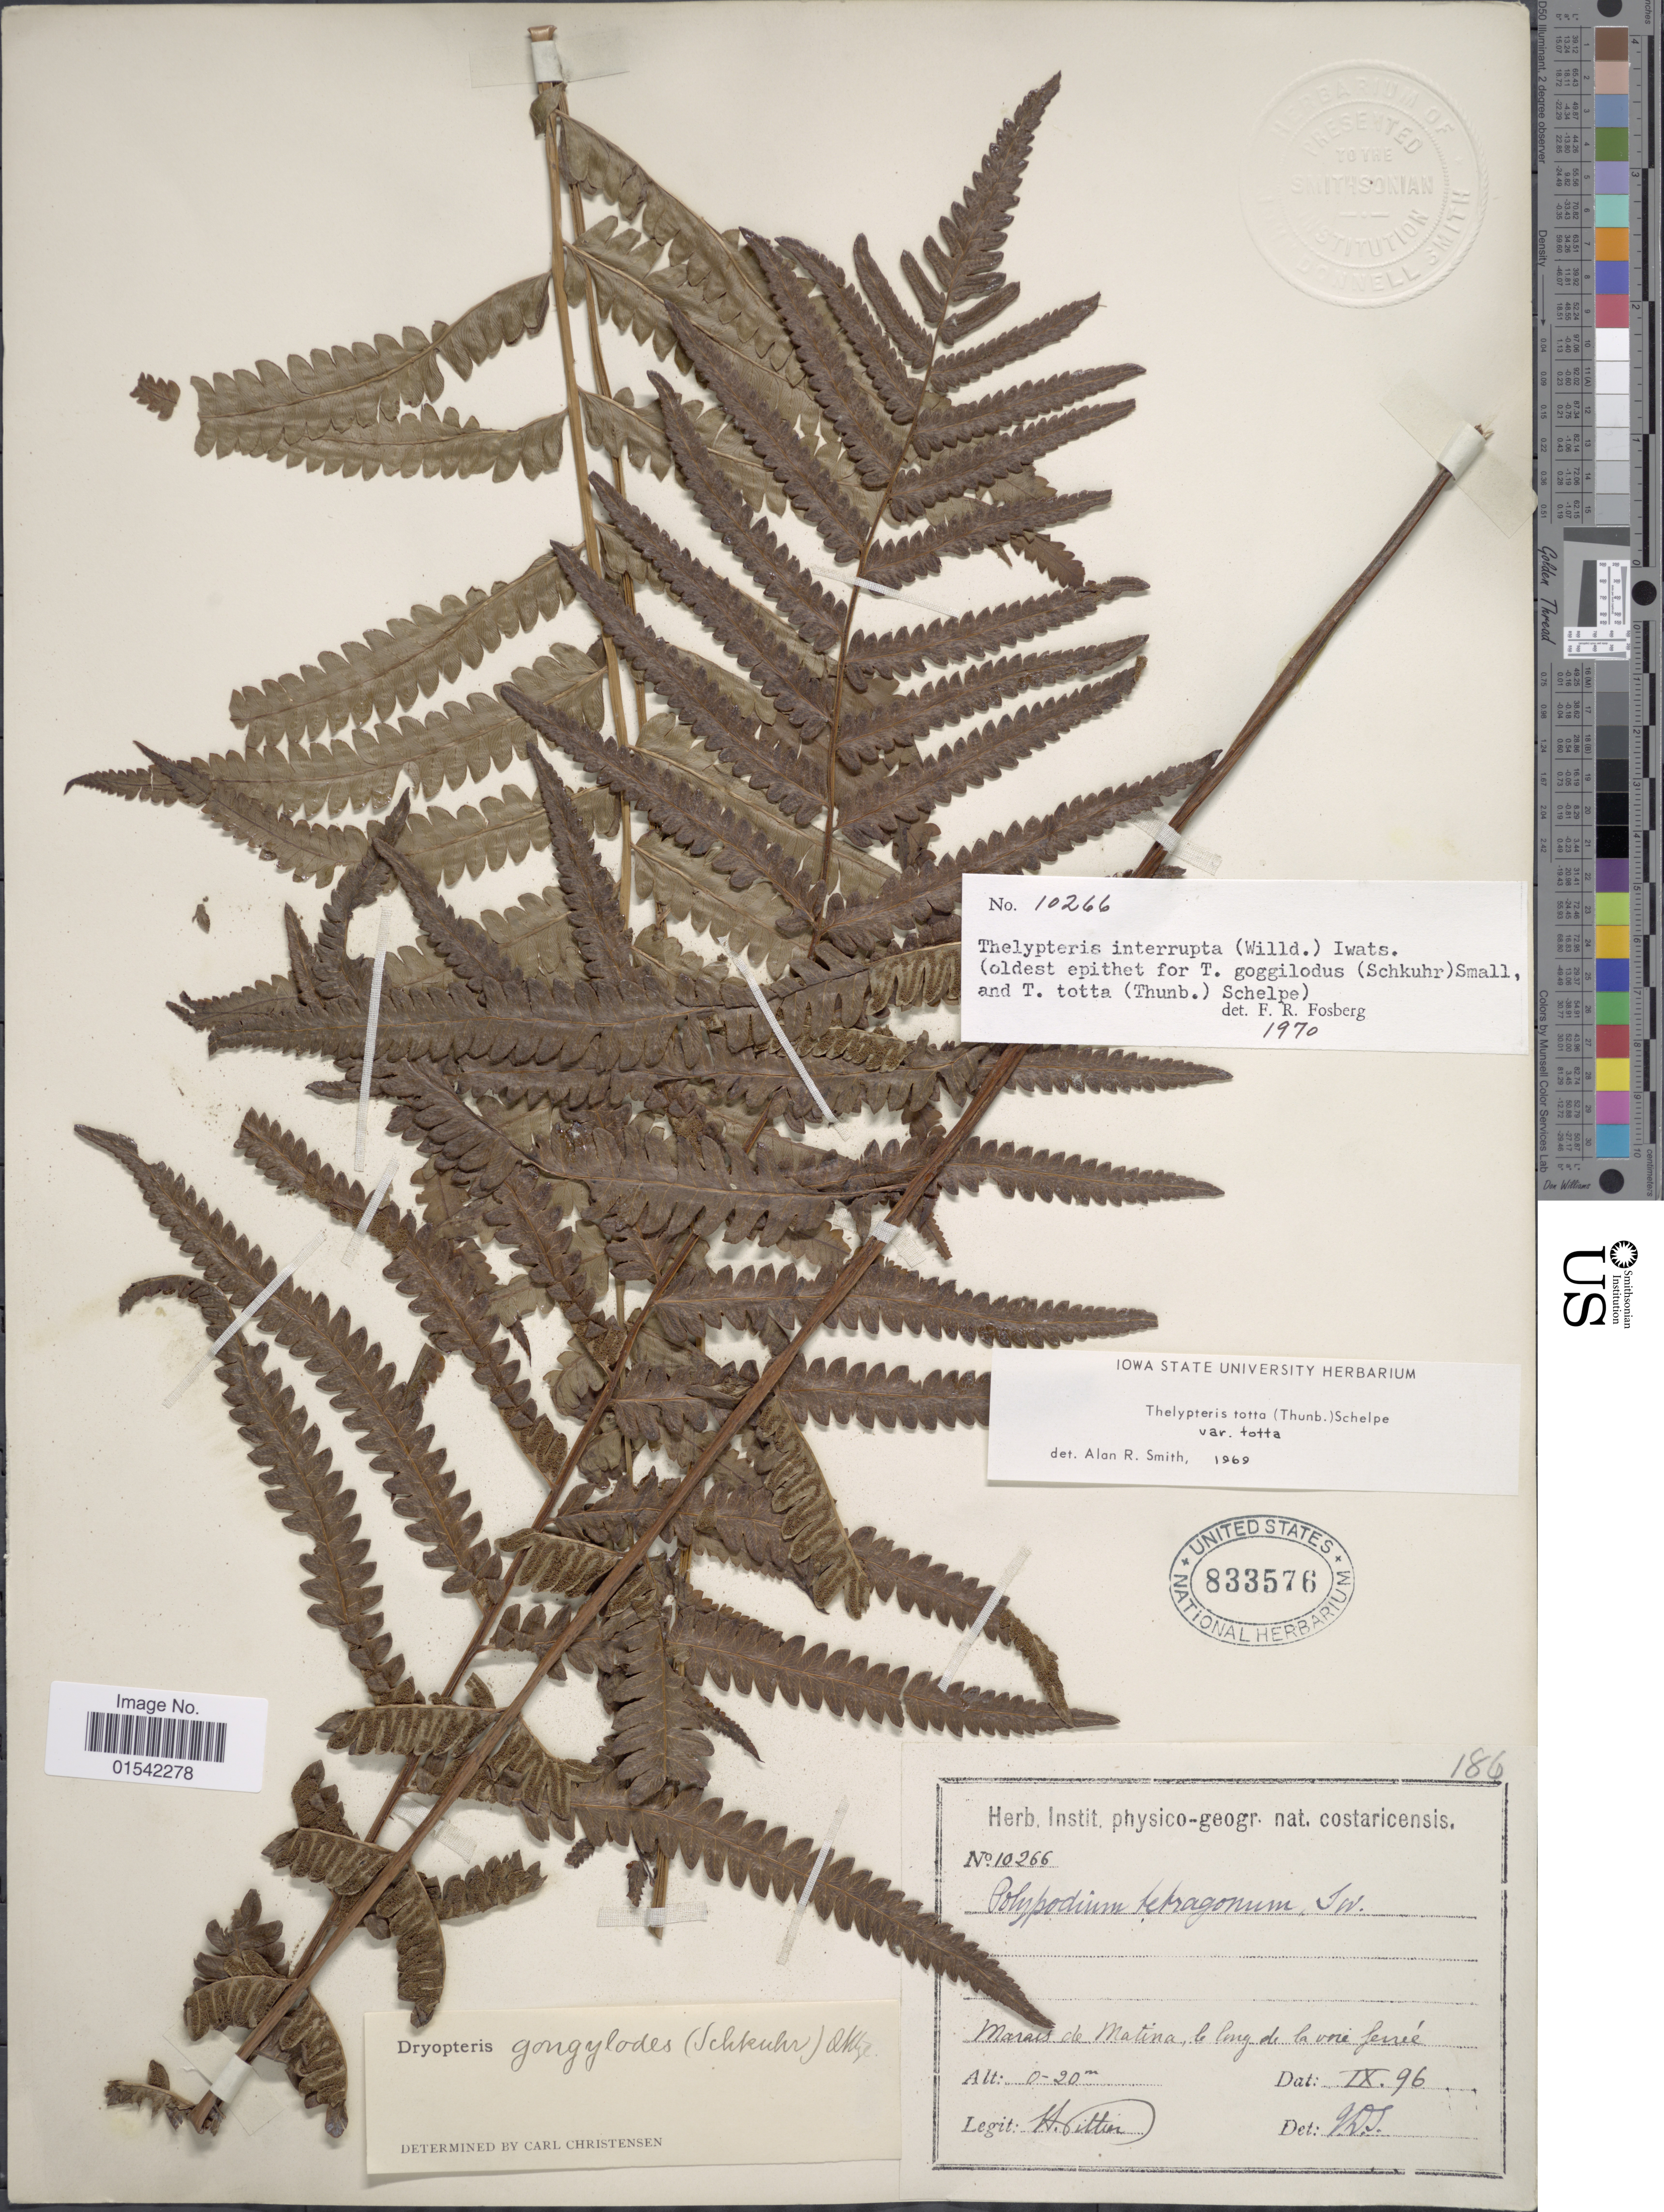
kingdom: Plantae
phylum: Tracheophyta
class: Polypodiopsida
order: Polypodiales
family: Thelypteridaceae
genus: Cyclosorus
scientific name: Cyclosorus interruptus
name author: (Willd.) H. Itô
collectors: H. F. Pittier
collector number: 10266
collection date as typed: Transcribed d/m/y: /9/96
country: Costa Rica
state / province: Limón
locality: Marais de Matina, le long de la one ferreé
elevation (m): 0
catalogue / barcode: US 833576